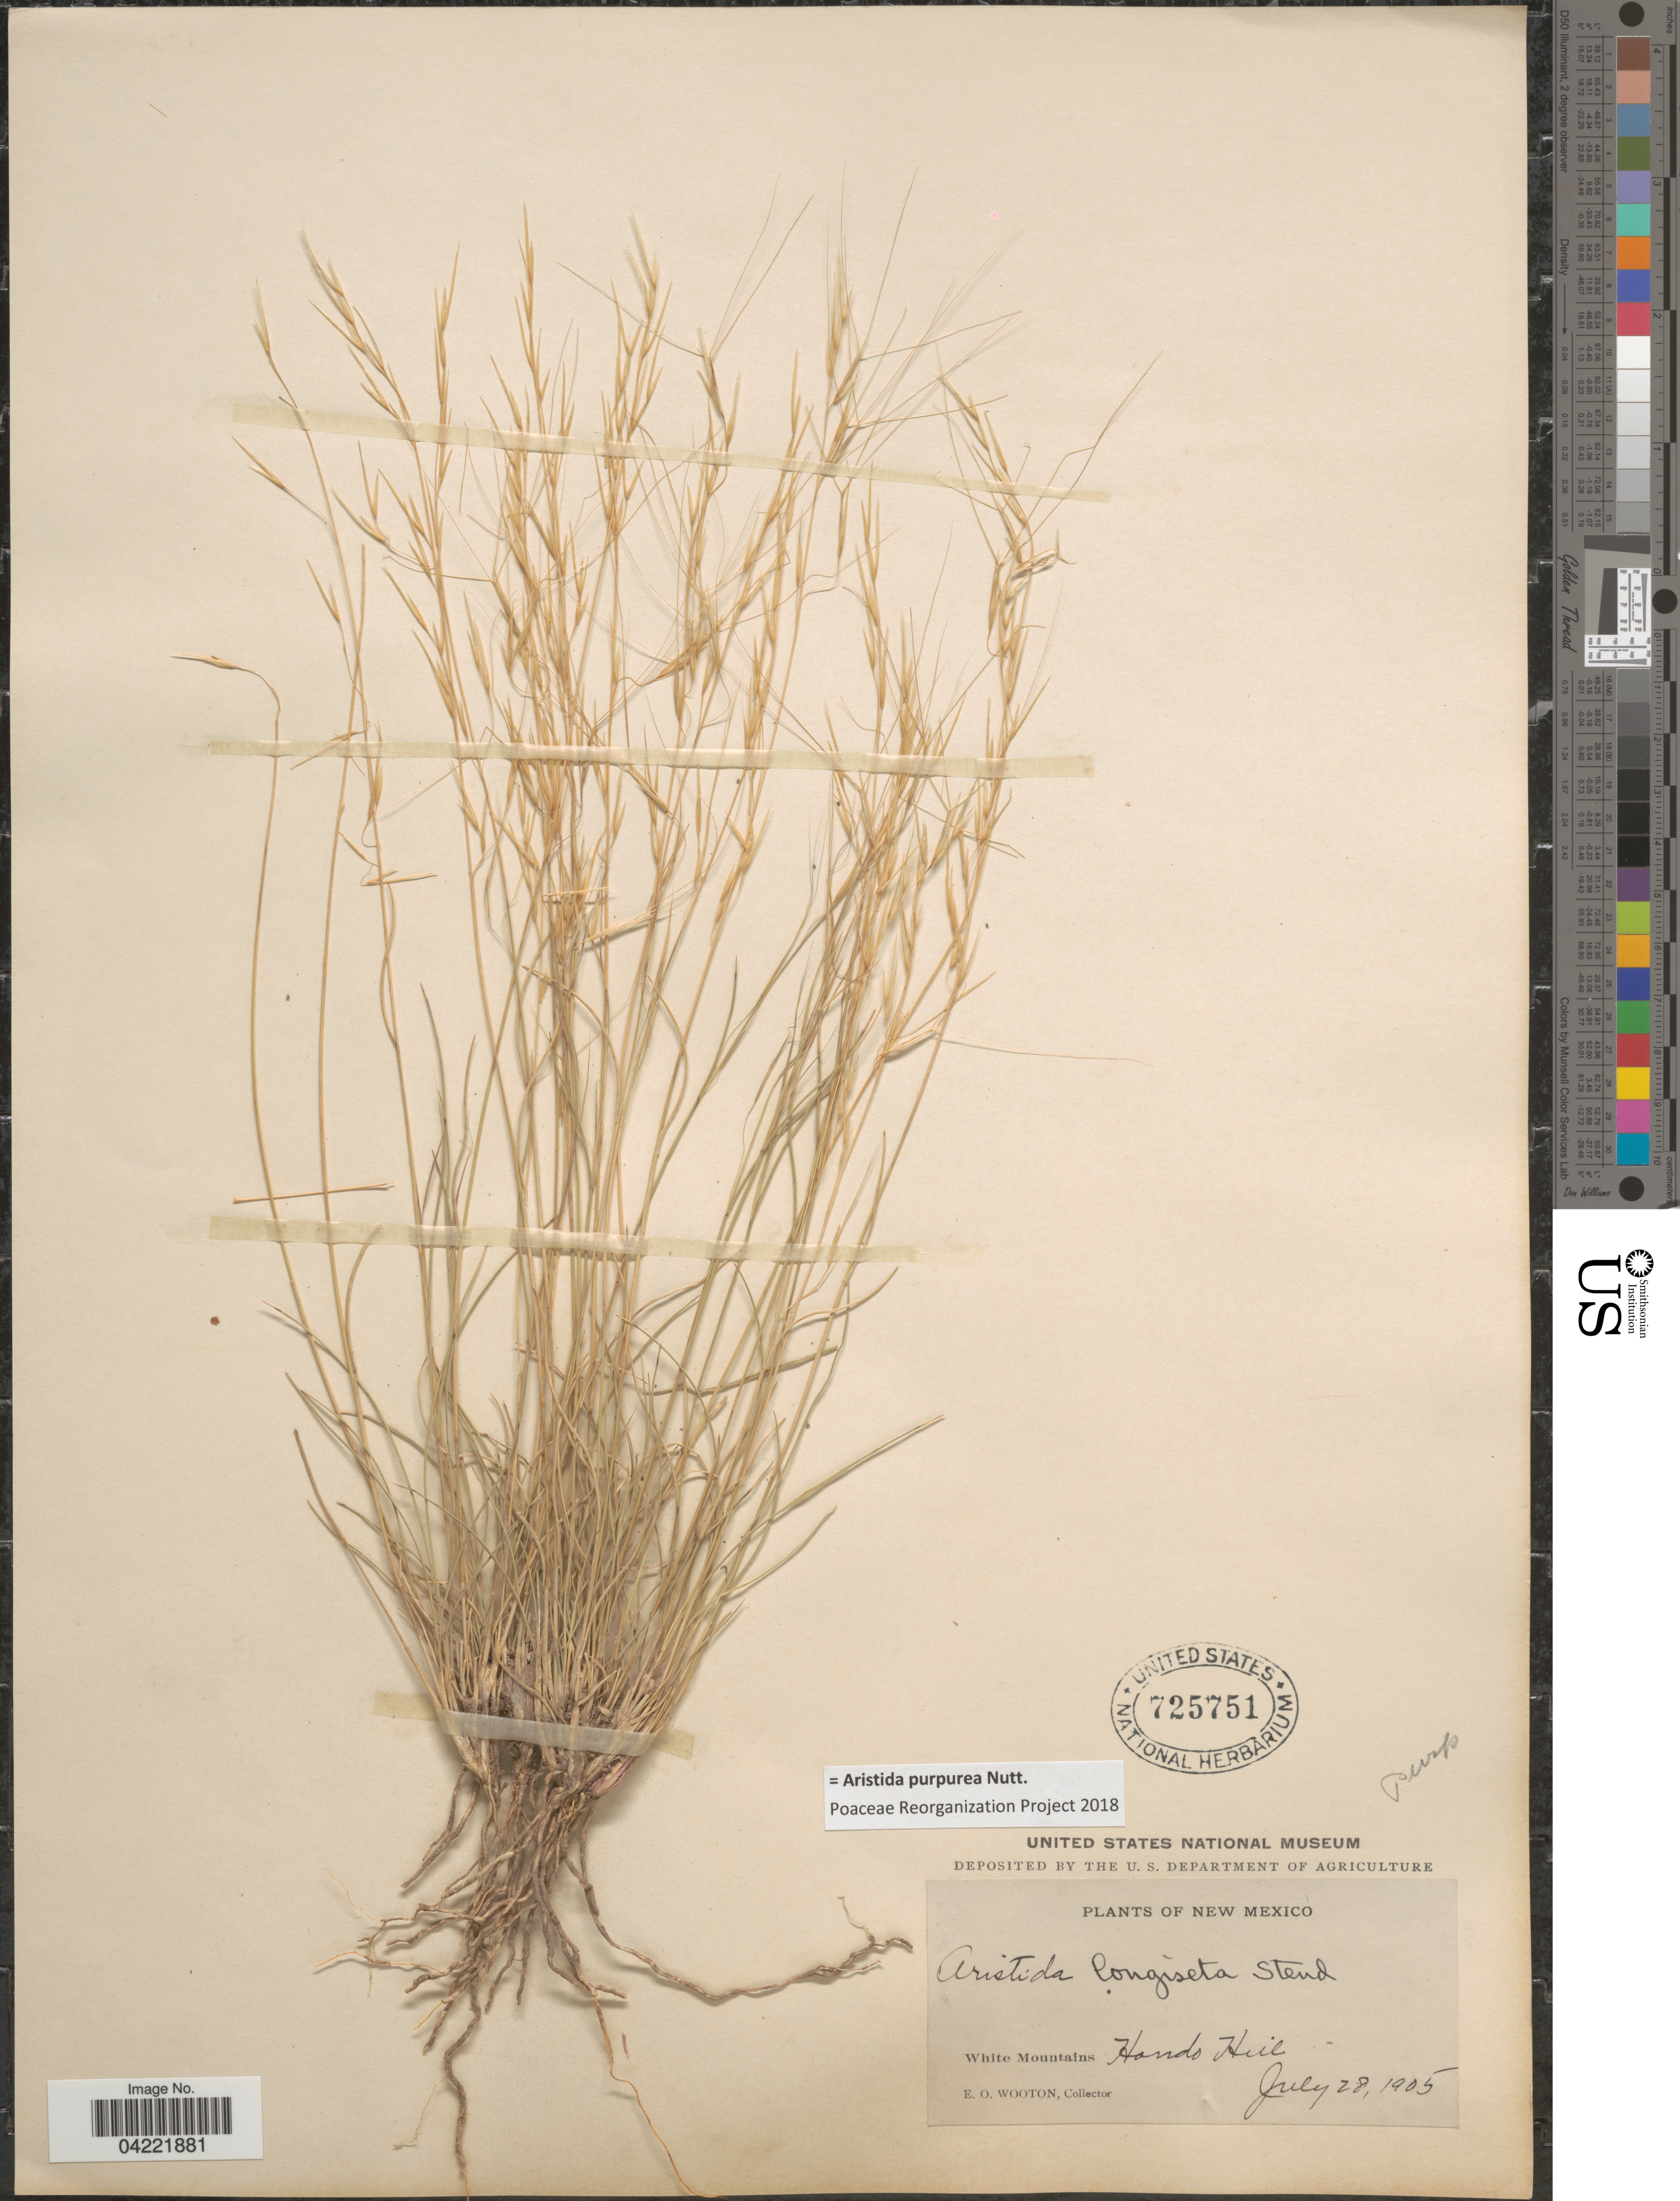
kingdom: Plantae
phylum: Tracheophyta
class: Liliopsida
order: Poales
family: Poaceae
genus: Aristida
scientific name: Aristida purpurea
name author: Nutt.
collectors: E. O. Wooton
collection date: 1905-07-28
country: United States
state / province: New Mexico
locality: White Mountains. Hand Hill.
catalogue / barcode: US 725751